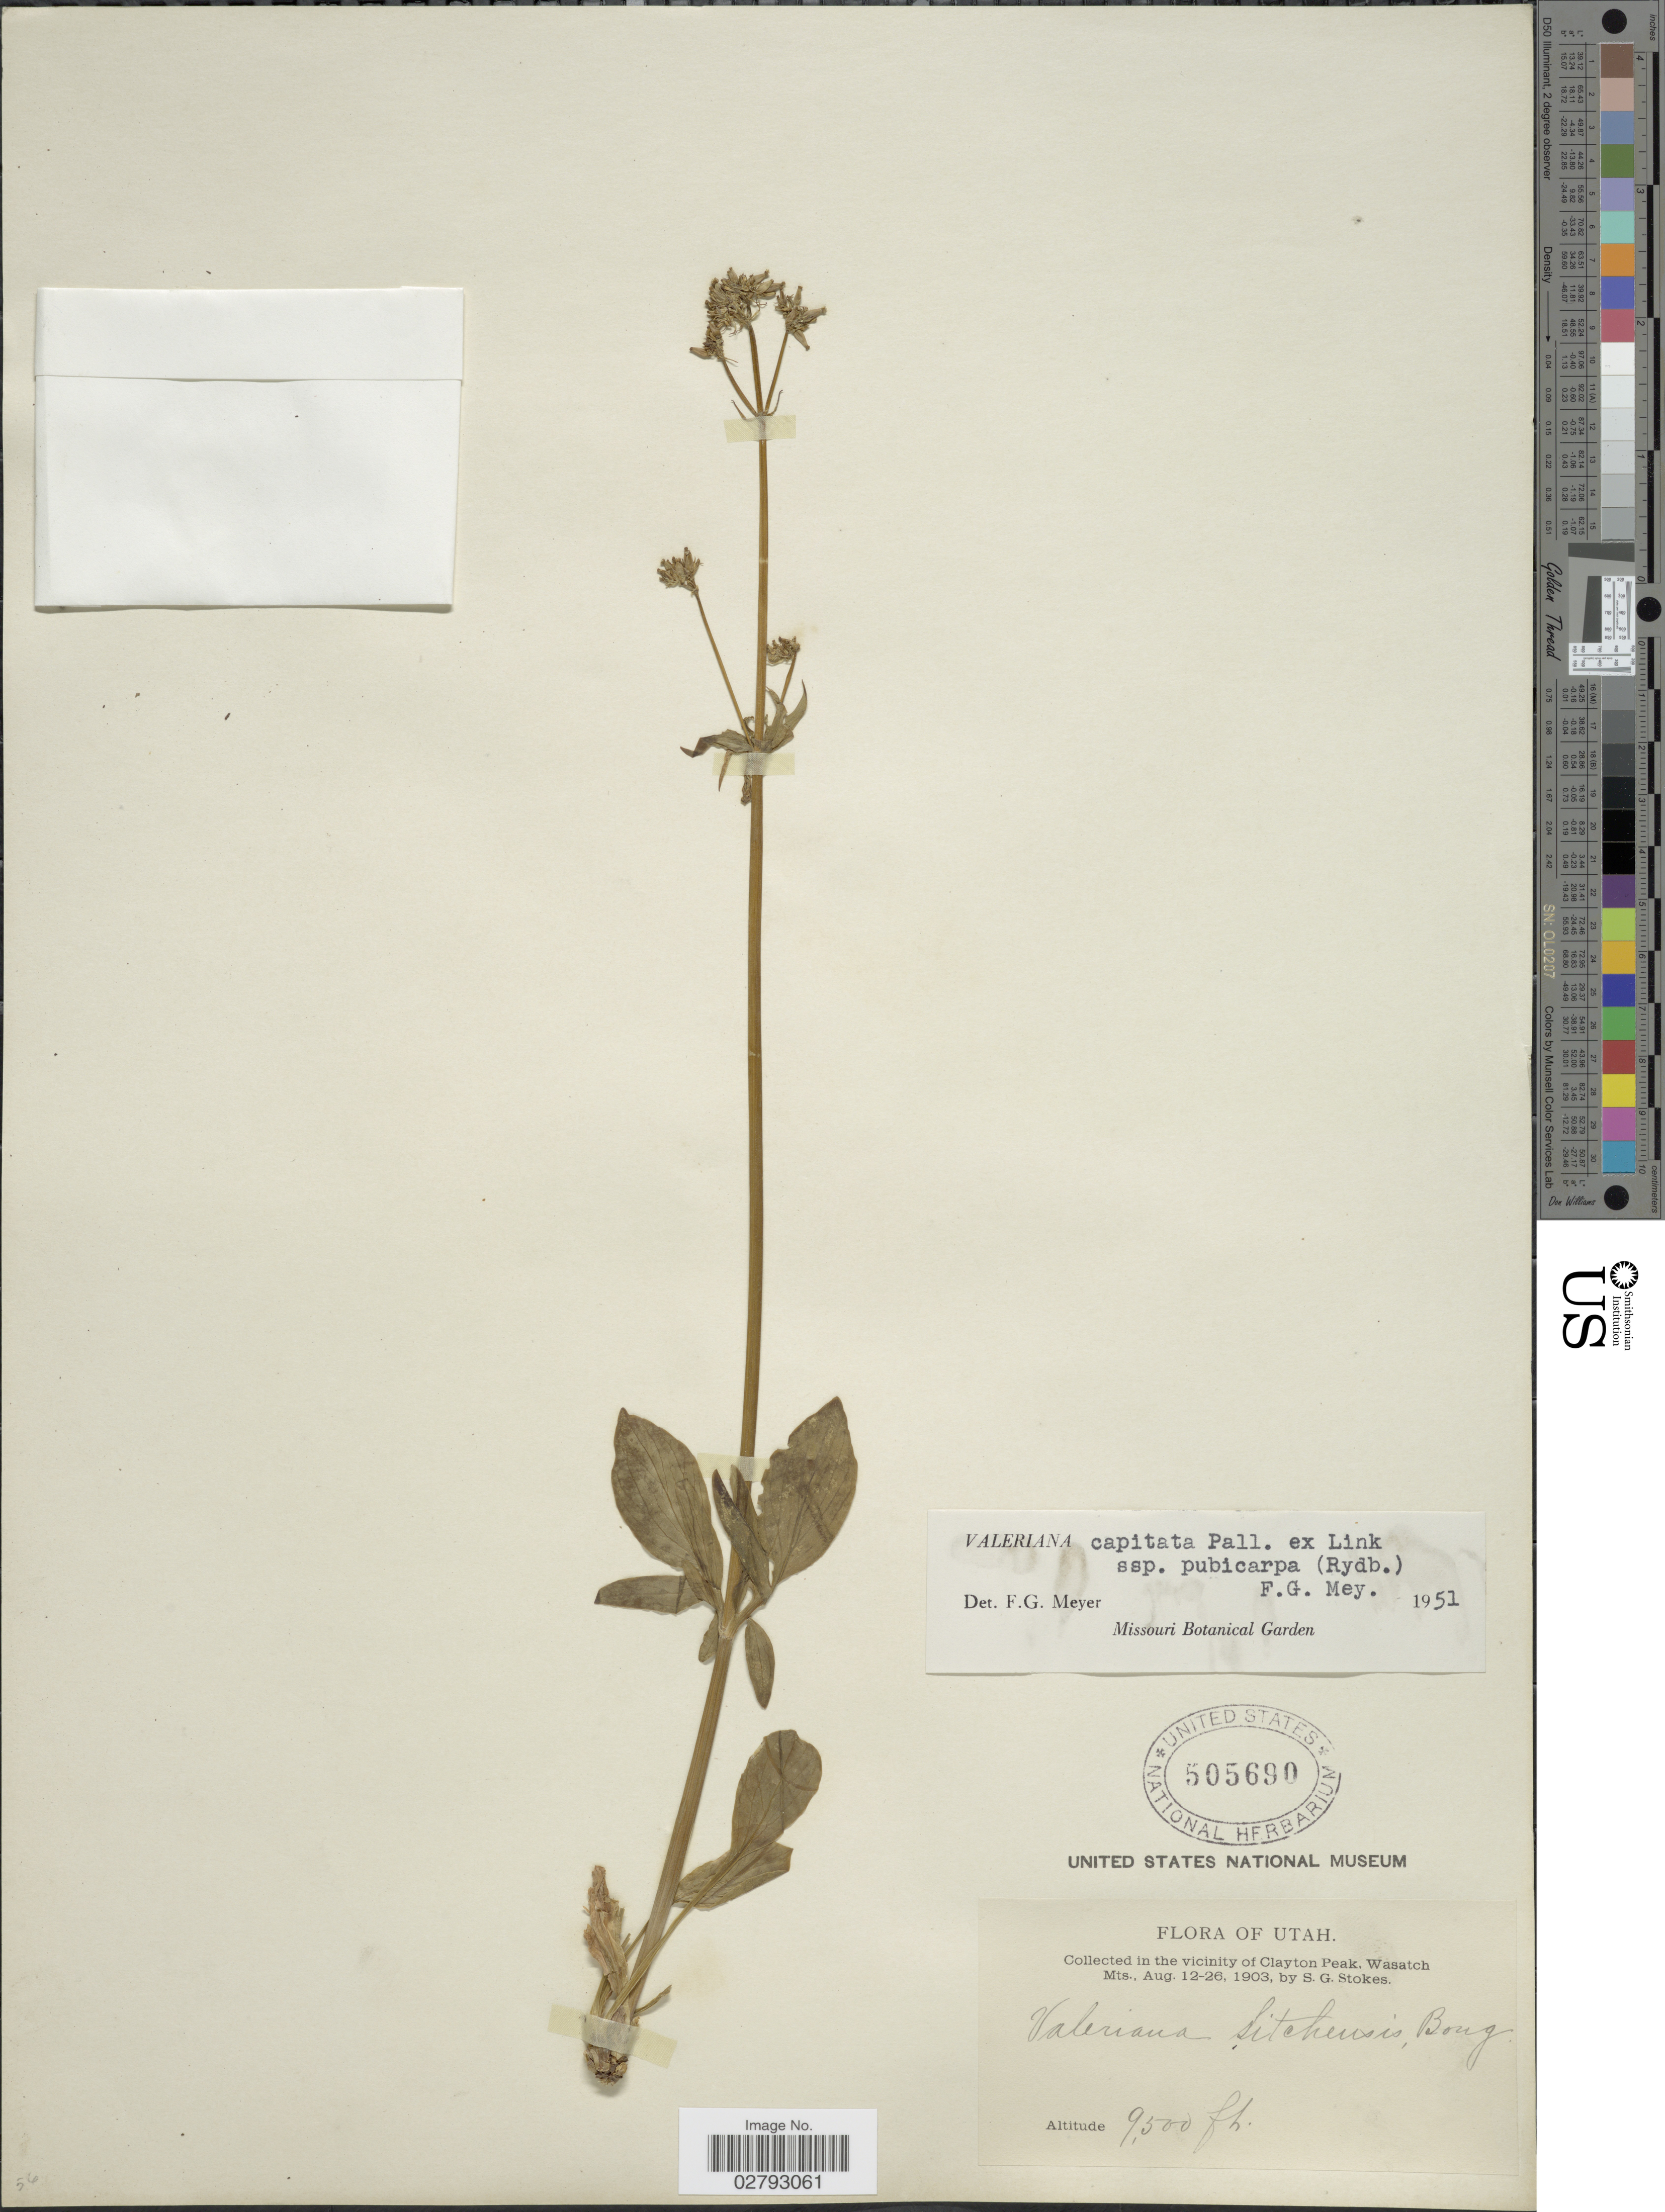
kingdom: Plantae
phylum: Tracheophyta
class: Magnoliopsida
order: Dipsacales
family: Caprifoliaceae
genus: Valeriana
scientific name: Valeriana capitata subsp. pubicarpa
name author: (Rydb.) F.G. Mey.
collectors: S. G. Stokes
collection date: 1903-08-12/1903-08-26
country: United States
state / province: Utah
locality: Vicinity of Clayton Peak, Wasatch Mts.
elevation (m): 2896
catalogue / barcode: US 505690